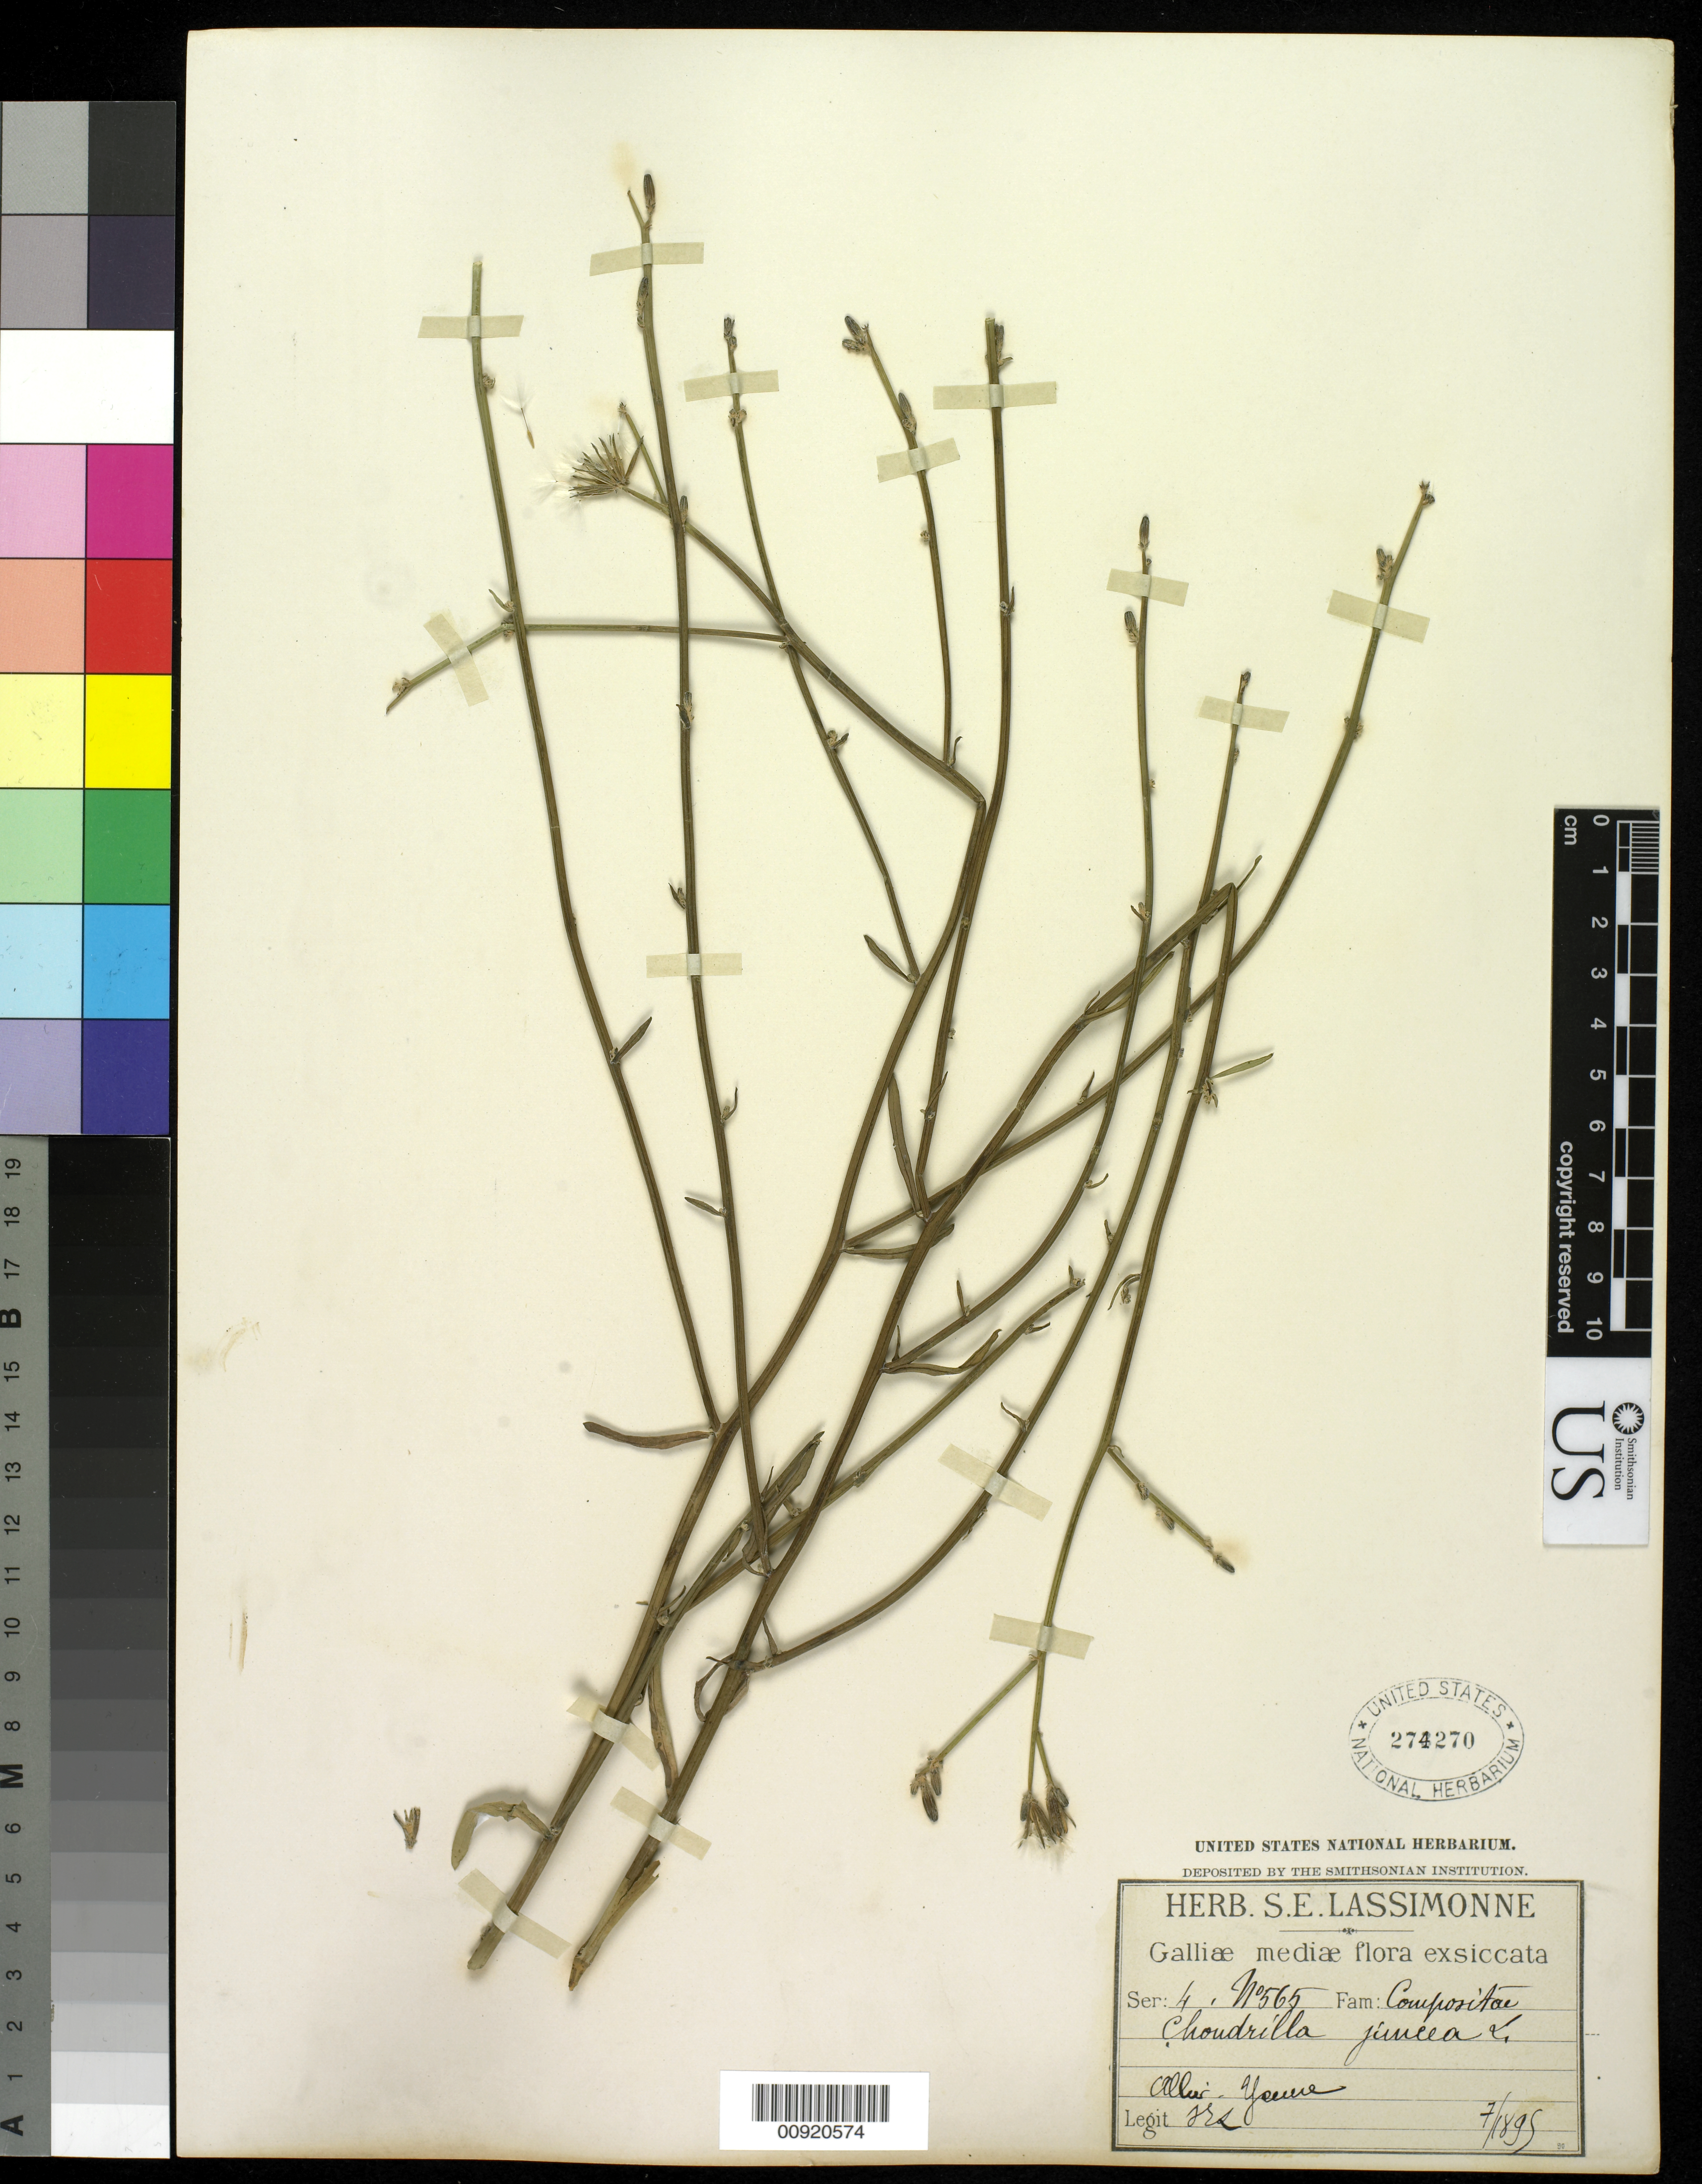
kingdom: Plantae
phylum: Tracheophyta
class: Magnoliopsida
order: Asterales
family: Asteraceae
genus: Chondrilla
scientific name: Chondrilla juncea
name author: L.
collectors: S. Lassimonne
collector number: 565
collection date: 1895-07-18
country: France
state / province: Auvergne-Rhône-Alpes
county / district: Allier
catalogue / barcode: US 274270